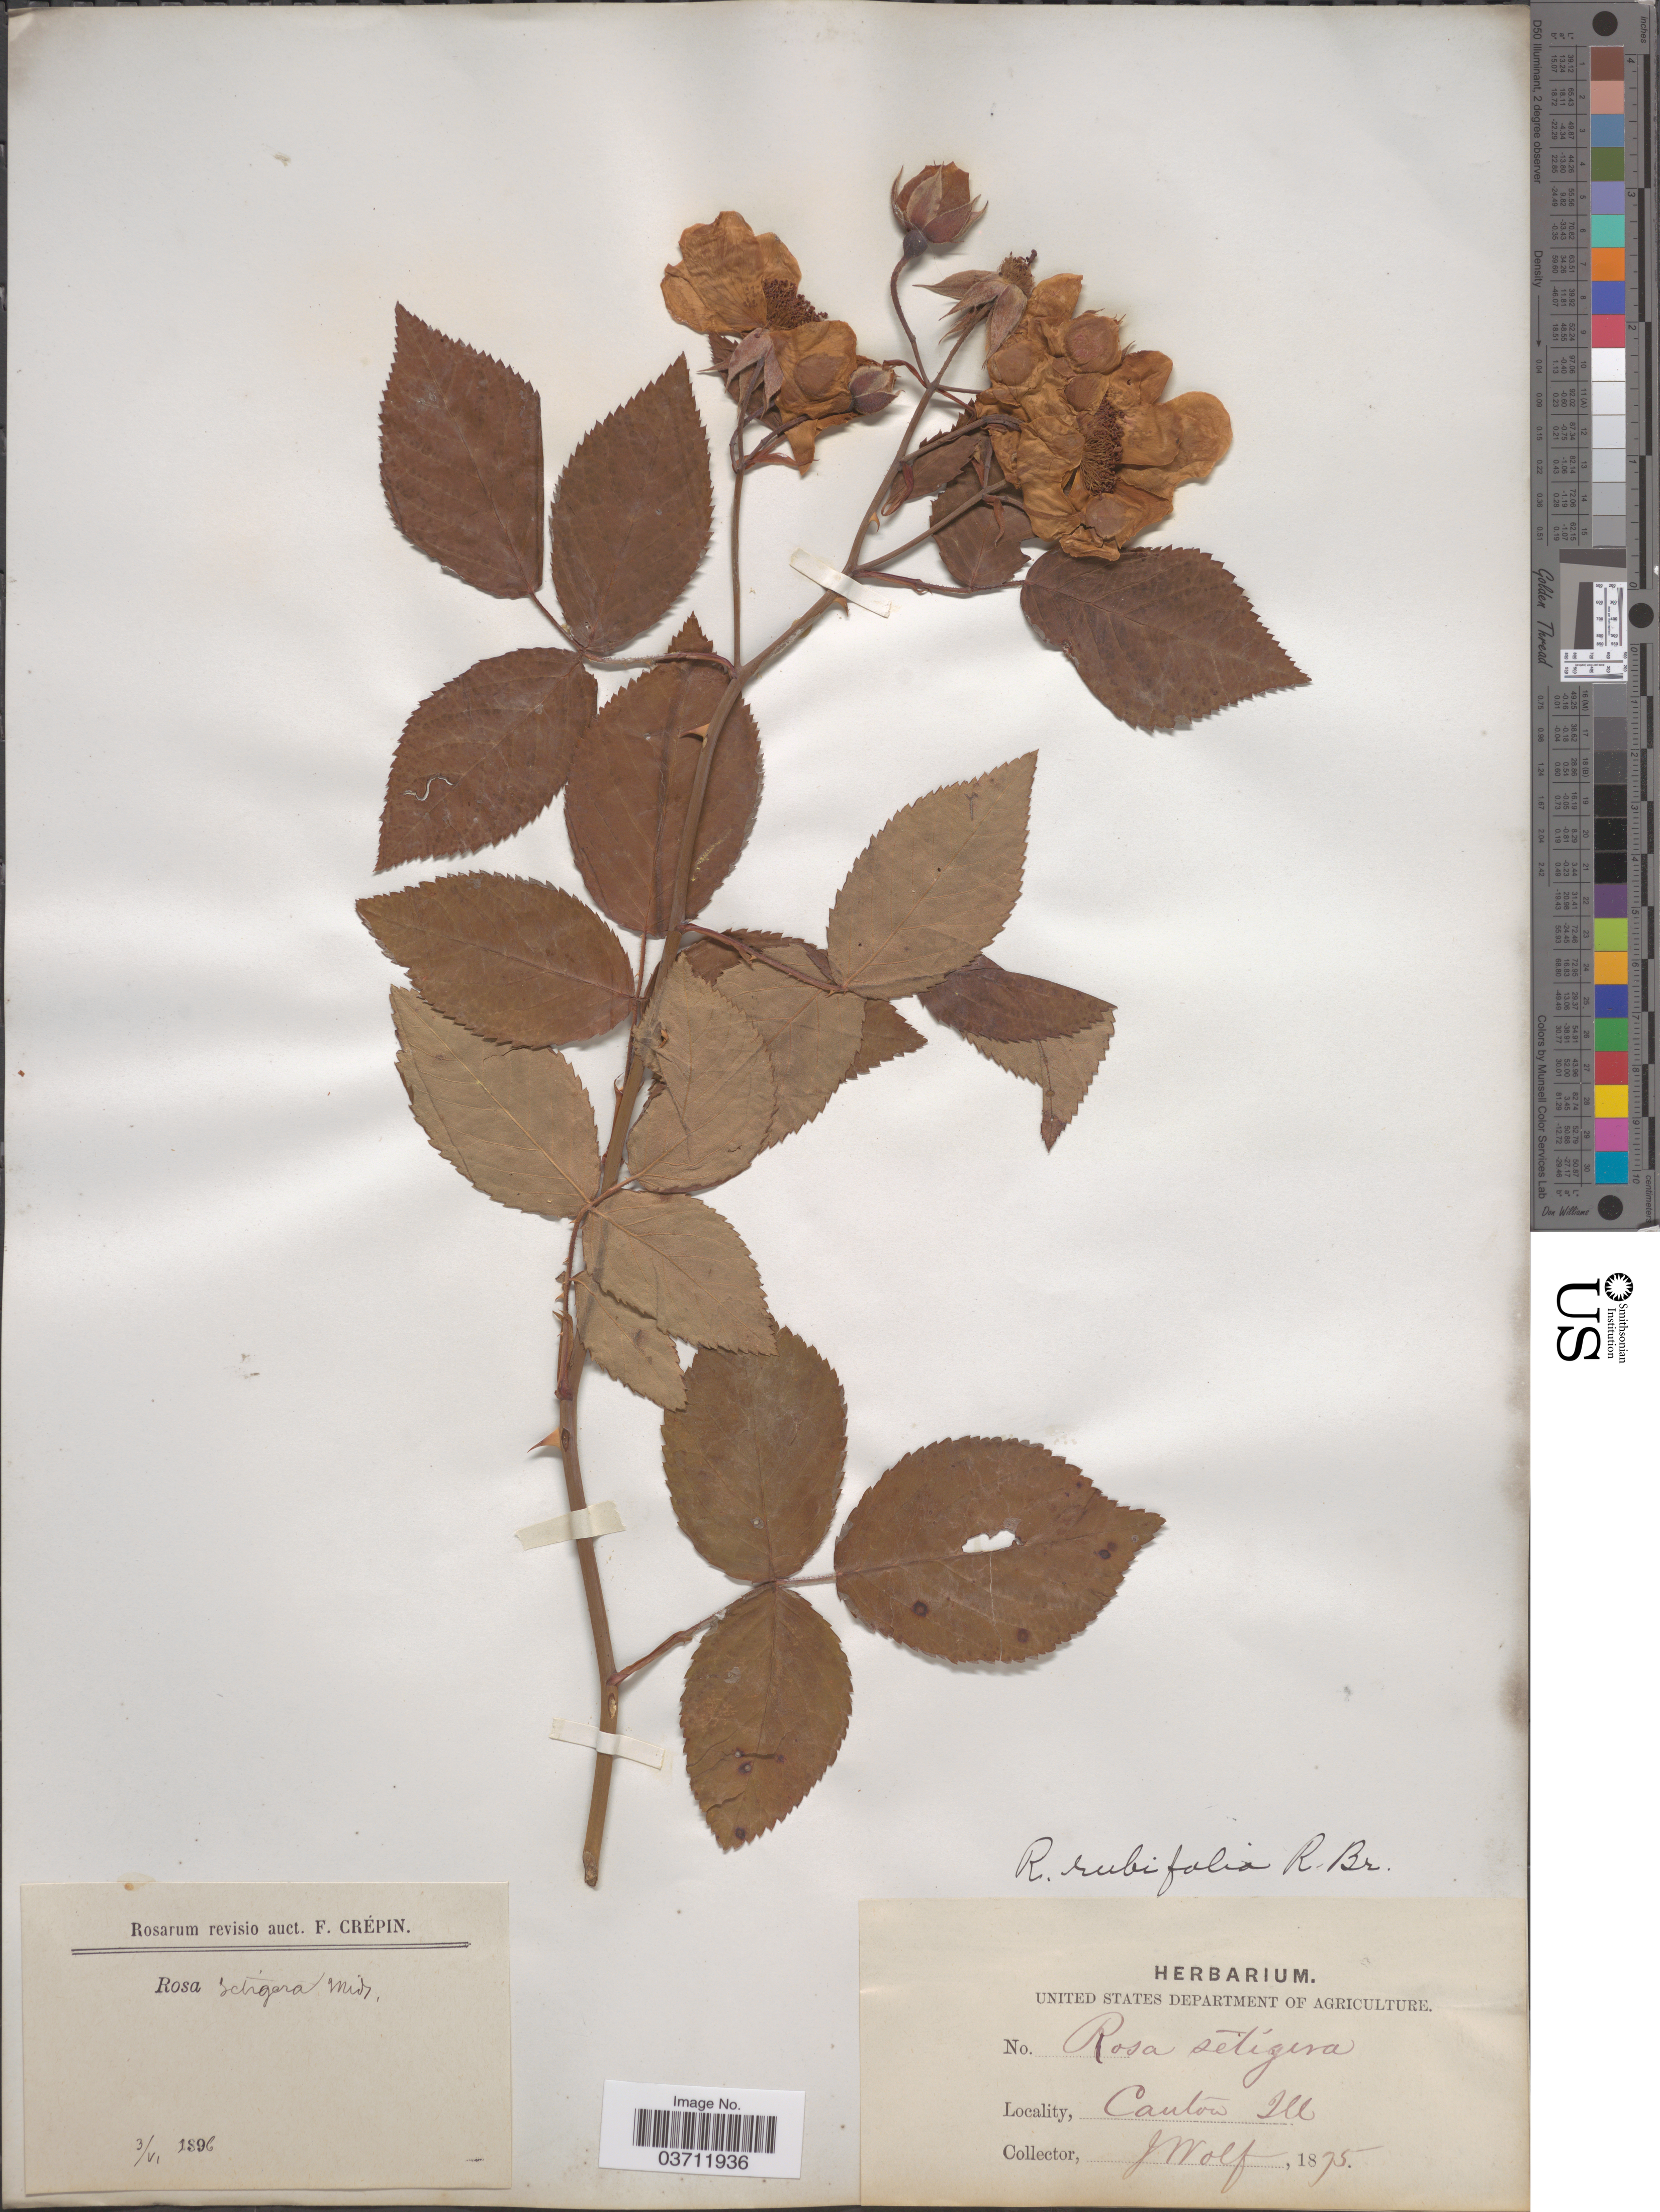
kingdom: Plantae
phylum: Tracheophyta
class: Magnoliopsida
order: Rosales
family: Rosaceae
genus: Rosa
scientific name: Rosa rubifolia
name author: R. Br.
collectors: J. Wolf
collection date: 1875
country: United States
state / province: Illinois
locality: Canton.